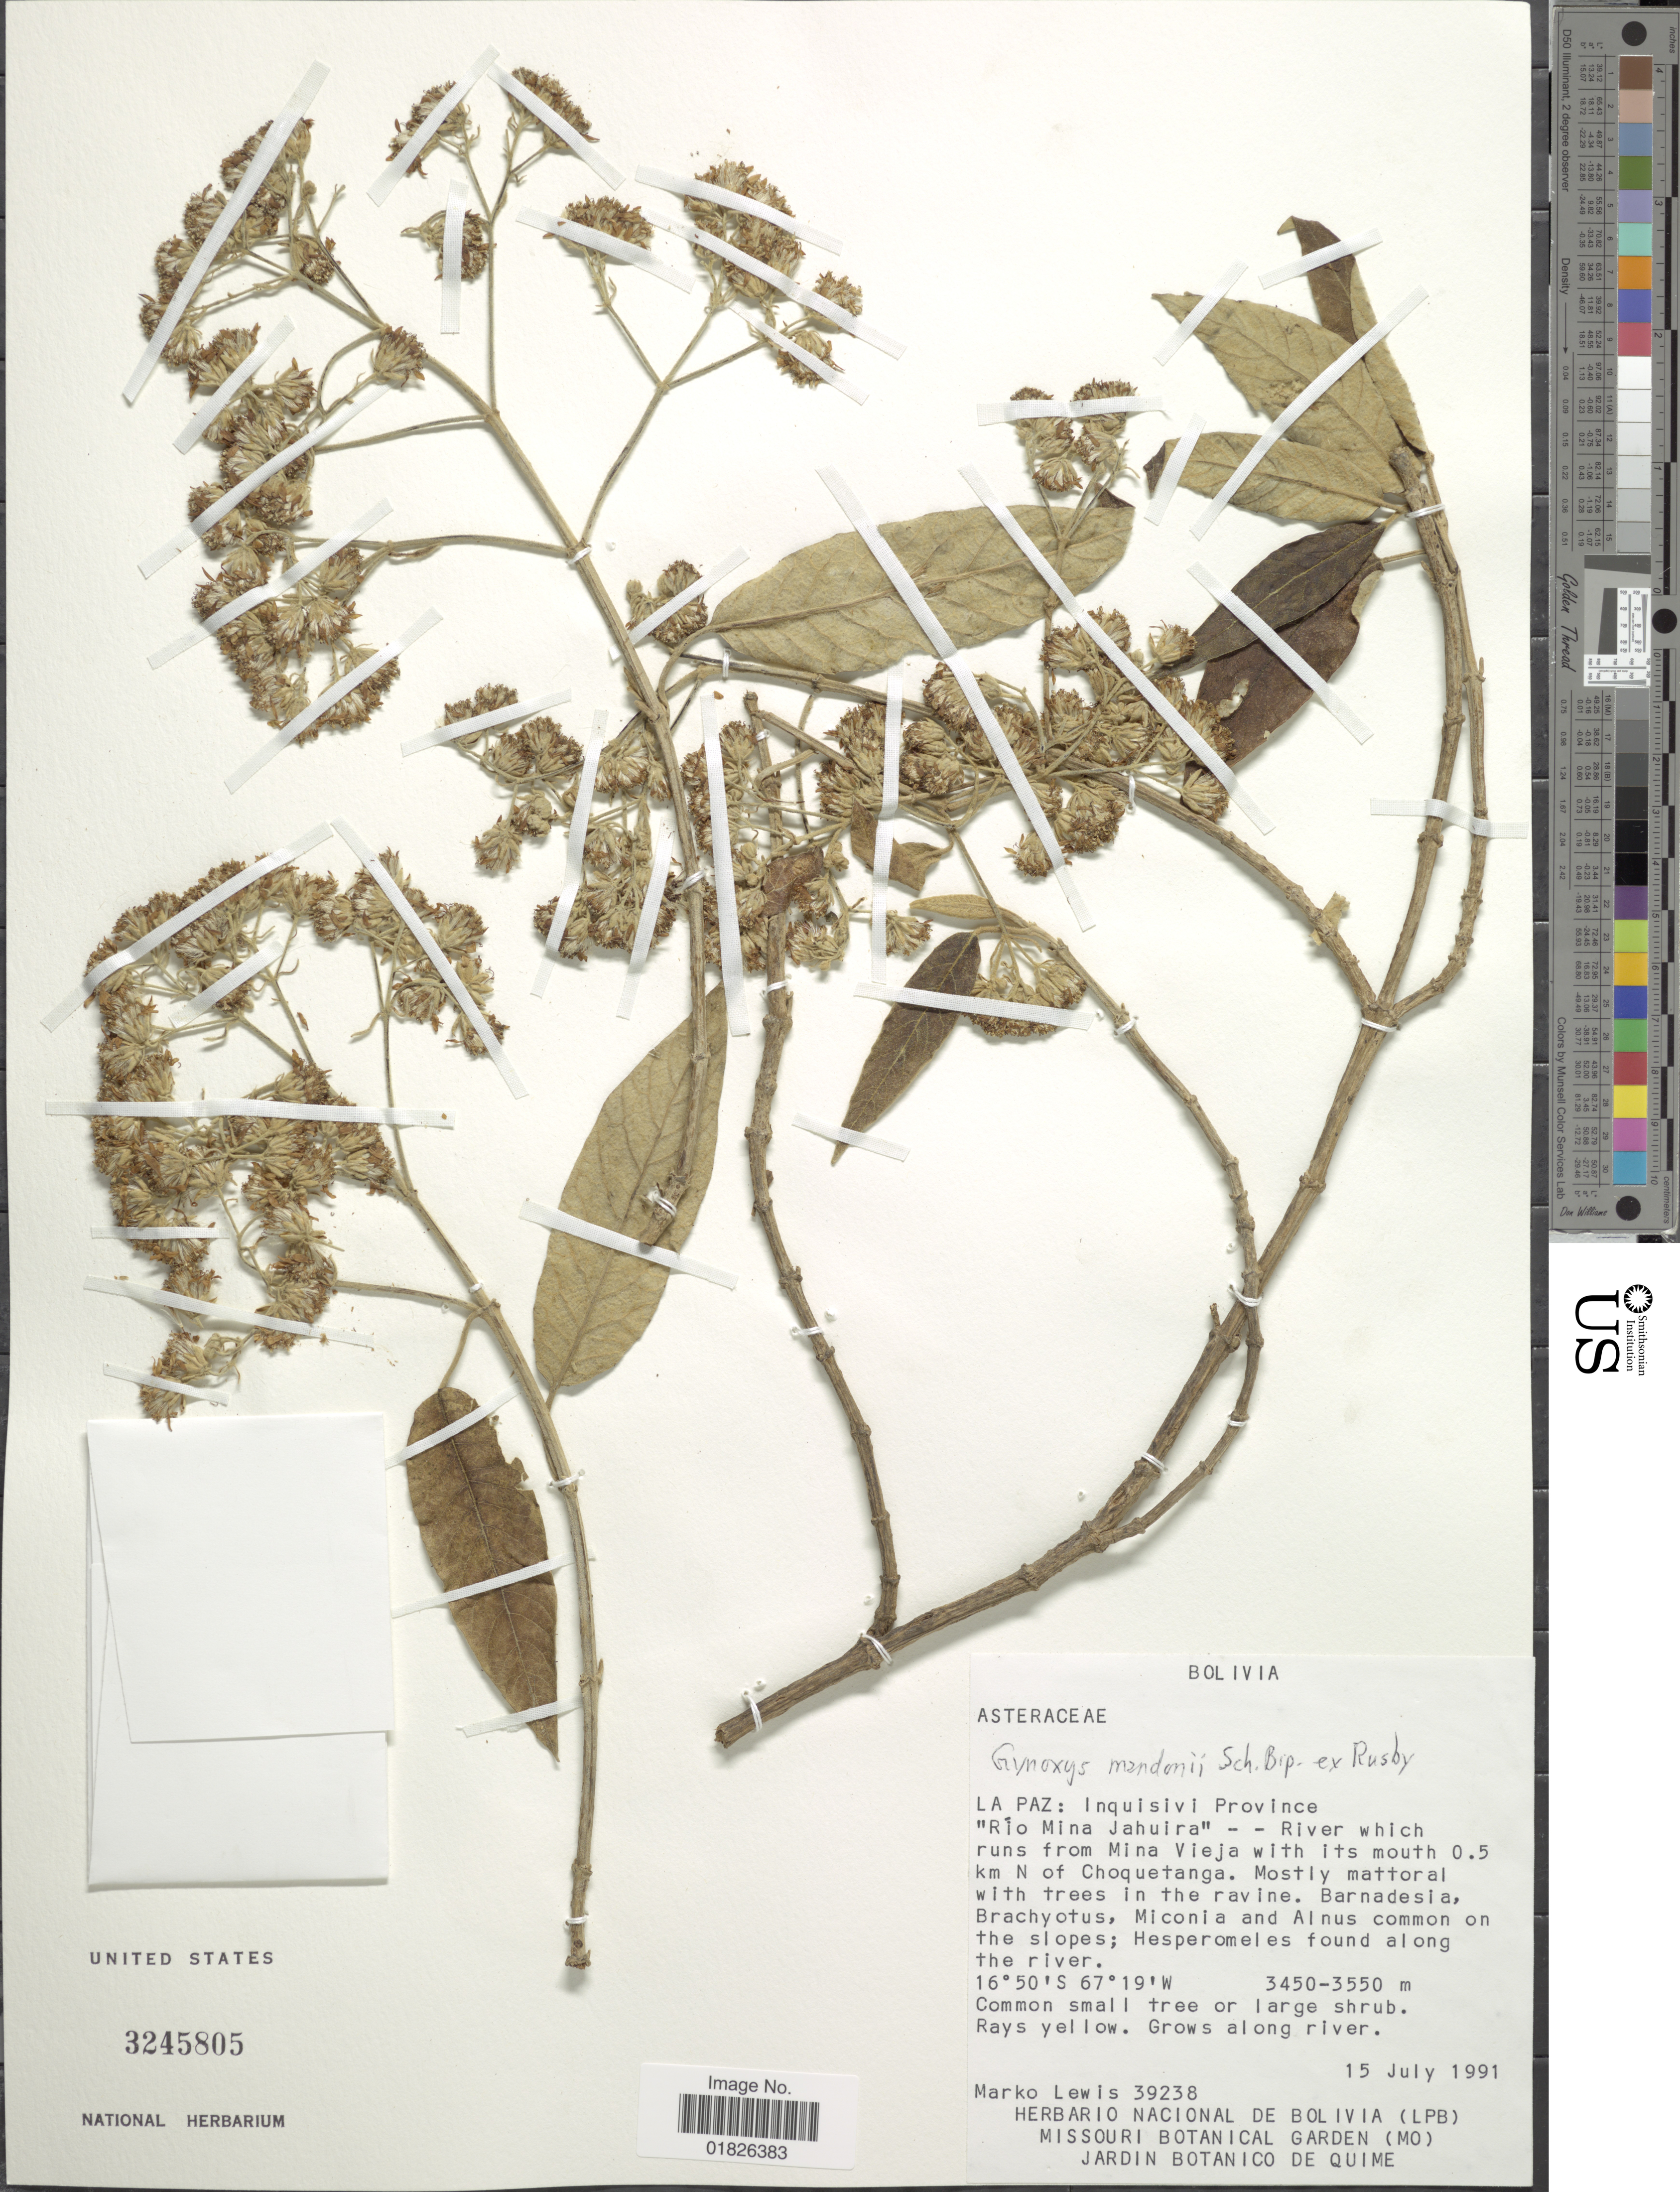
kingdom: Plantae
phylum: Tracheophyta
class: Magnoliopsida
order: Asterales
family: Asteraceae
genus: Gynoxys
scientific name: Gynoxys mandonii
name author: Sch. Bip. ex Rusby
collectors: M. A. Lewis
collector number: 39238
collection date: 1991-07-15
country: Bolivia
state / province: La Paz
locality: Inquisivi Province, "Rio Mina Jahuira"-River which runs from Mina Vieja with its mouth 0.5 km N of Choquetanga.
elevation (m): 3450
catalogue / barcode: US 3245805